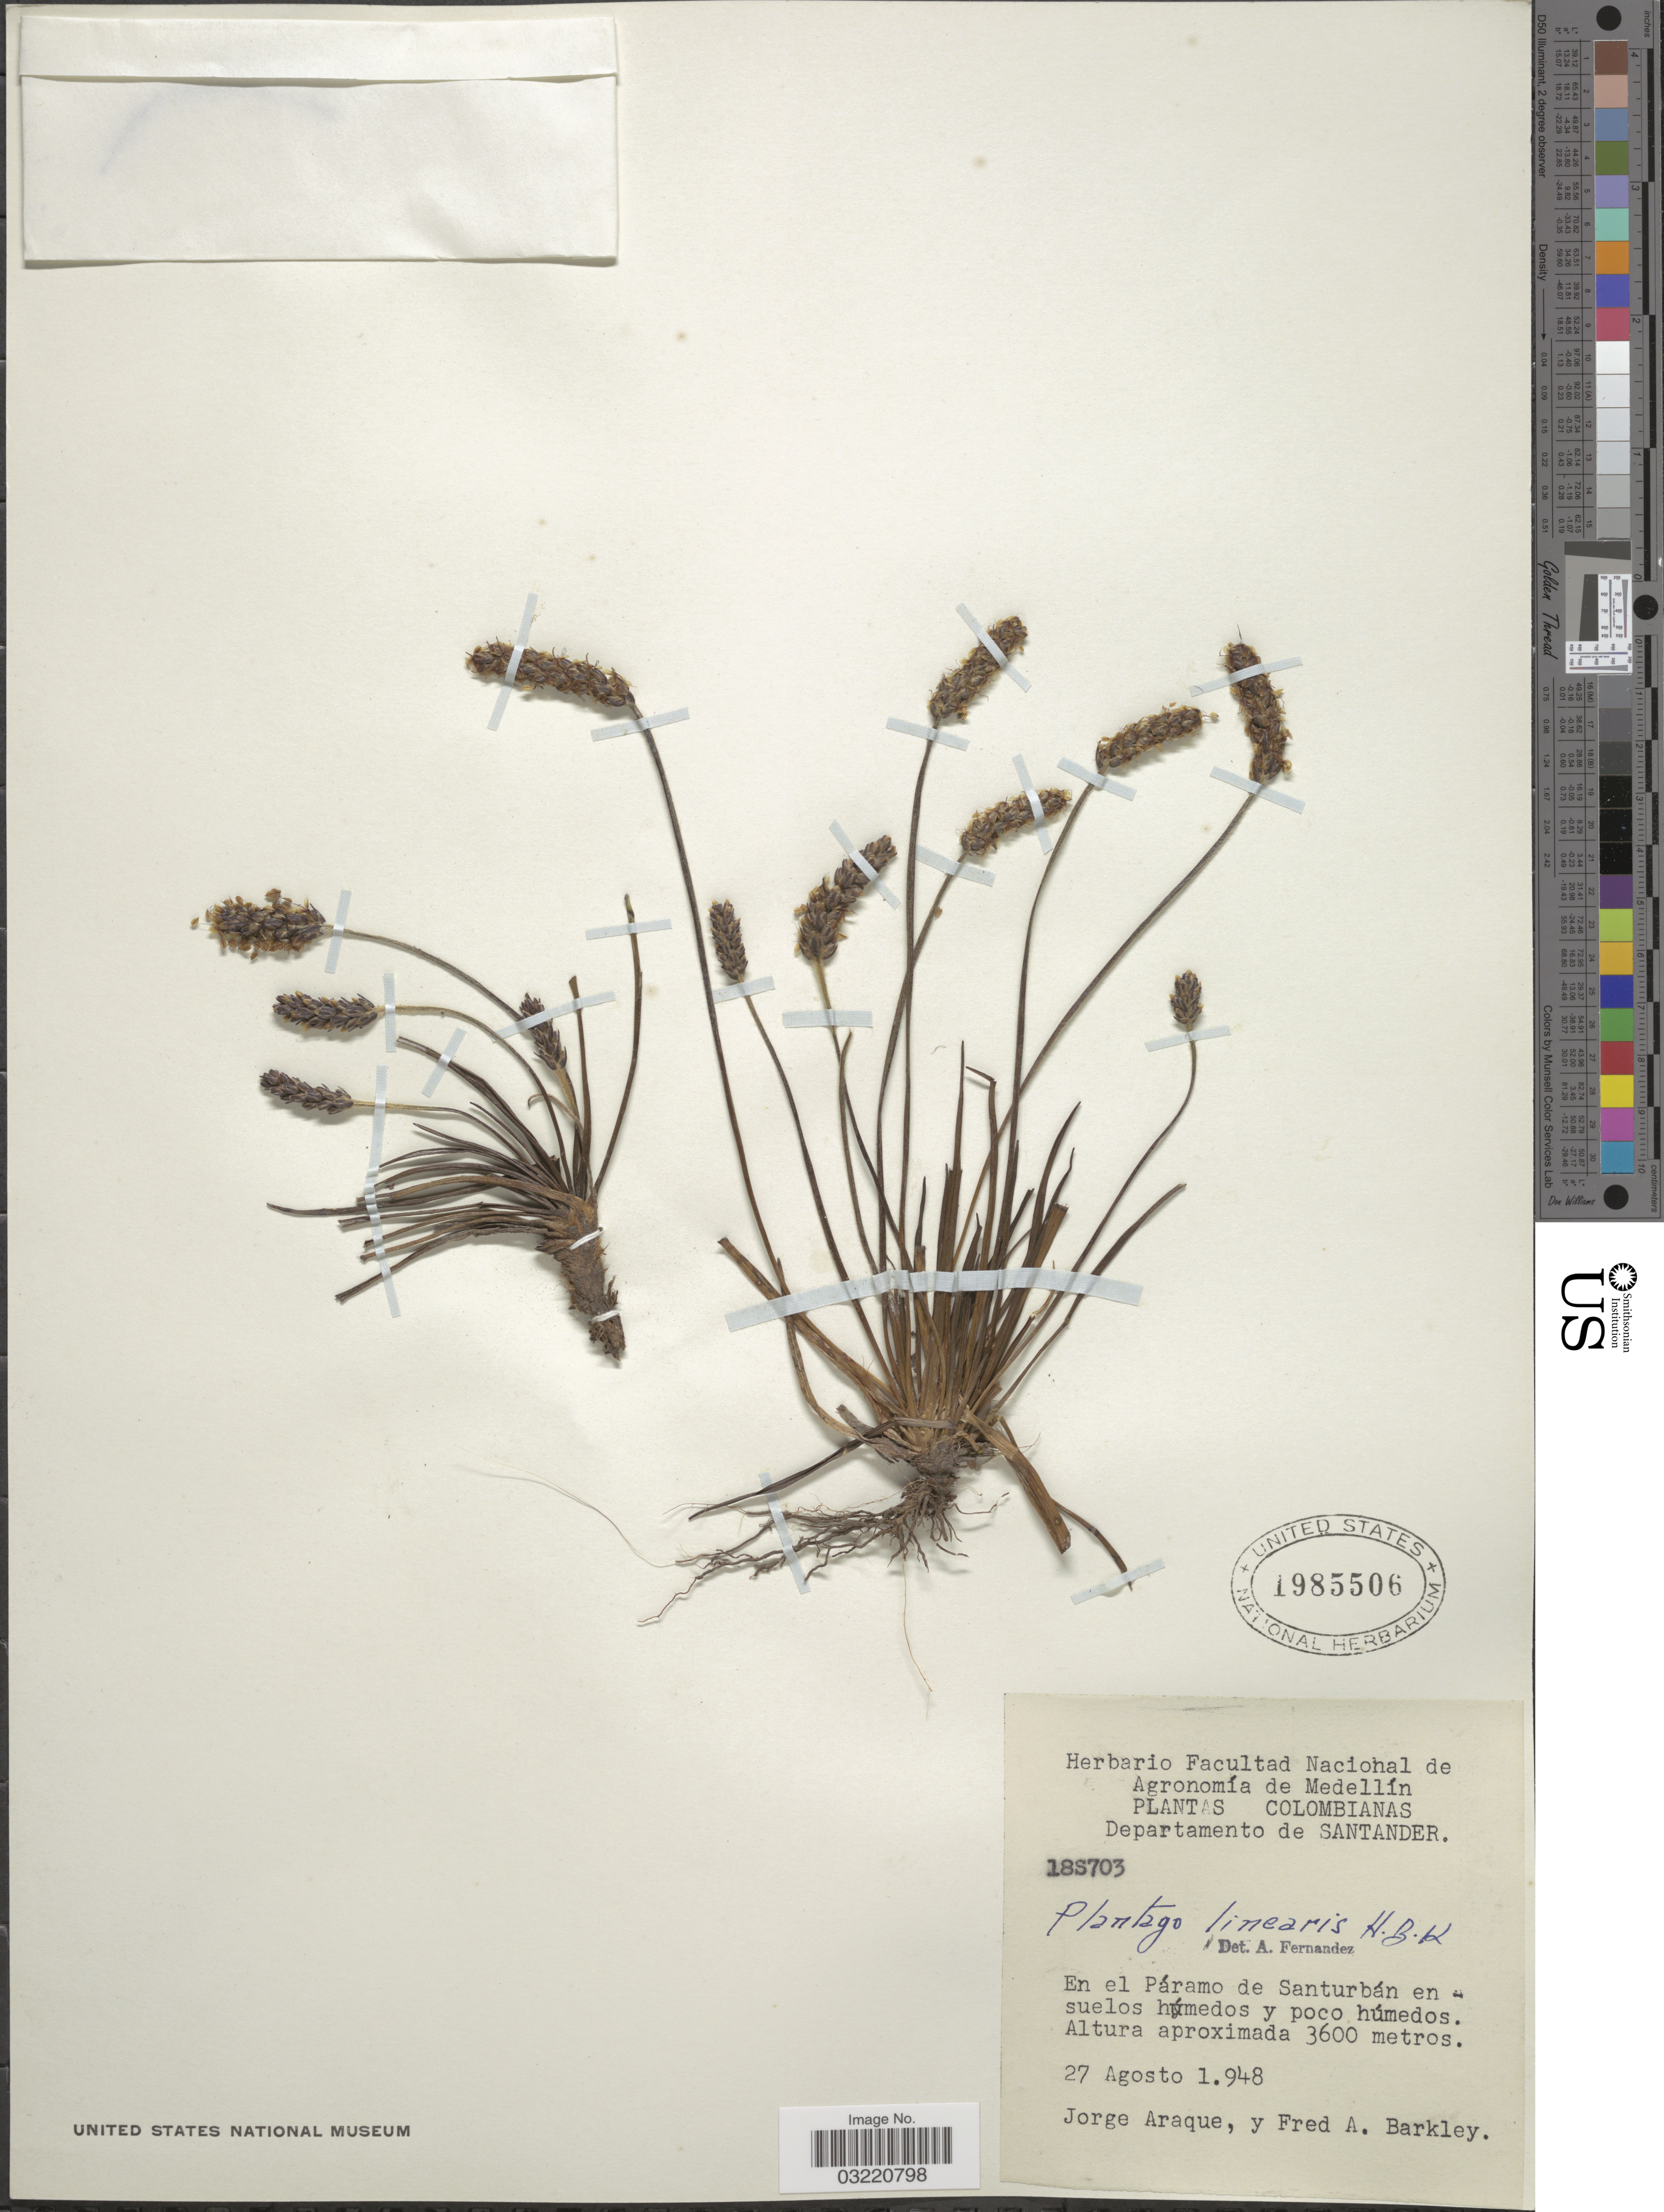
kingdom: Plantae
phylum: Tracheophyta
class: Magnoliopsida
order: Lamiales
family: Plantaginaceae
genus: Plantago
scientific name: Plantago linearis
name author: Kunth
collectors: J. Araque & F. A. Barkley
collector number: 18S703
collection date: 1948-08-27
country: Colombia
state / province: Santander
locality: En el Páramo de Santurbán en suelos húmedos y poco húmedos.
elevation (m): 3600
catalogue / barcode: US 1985506